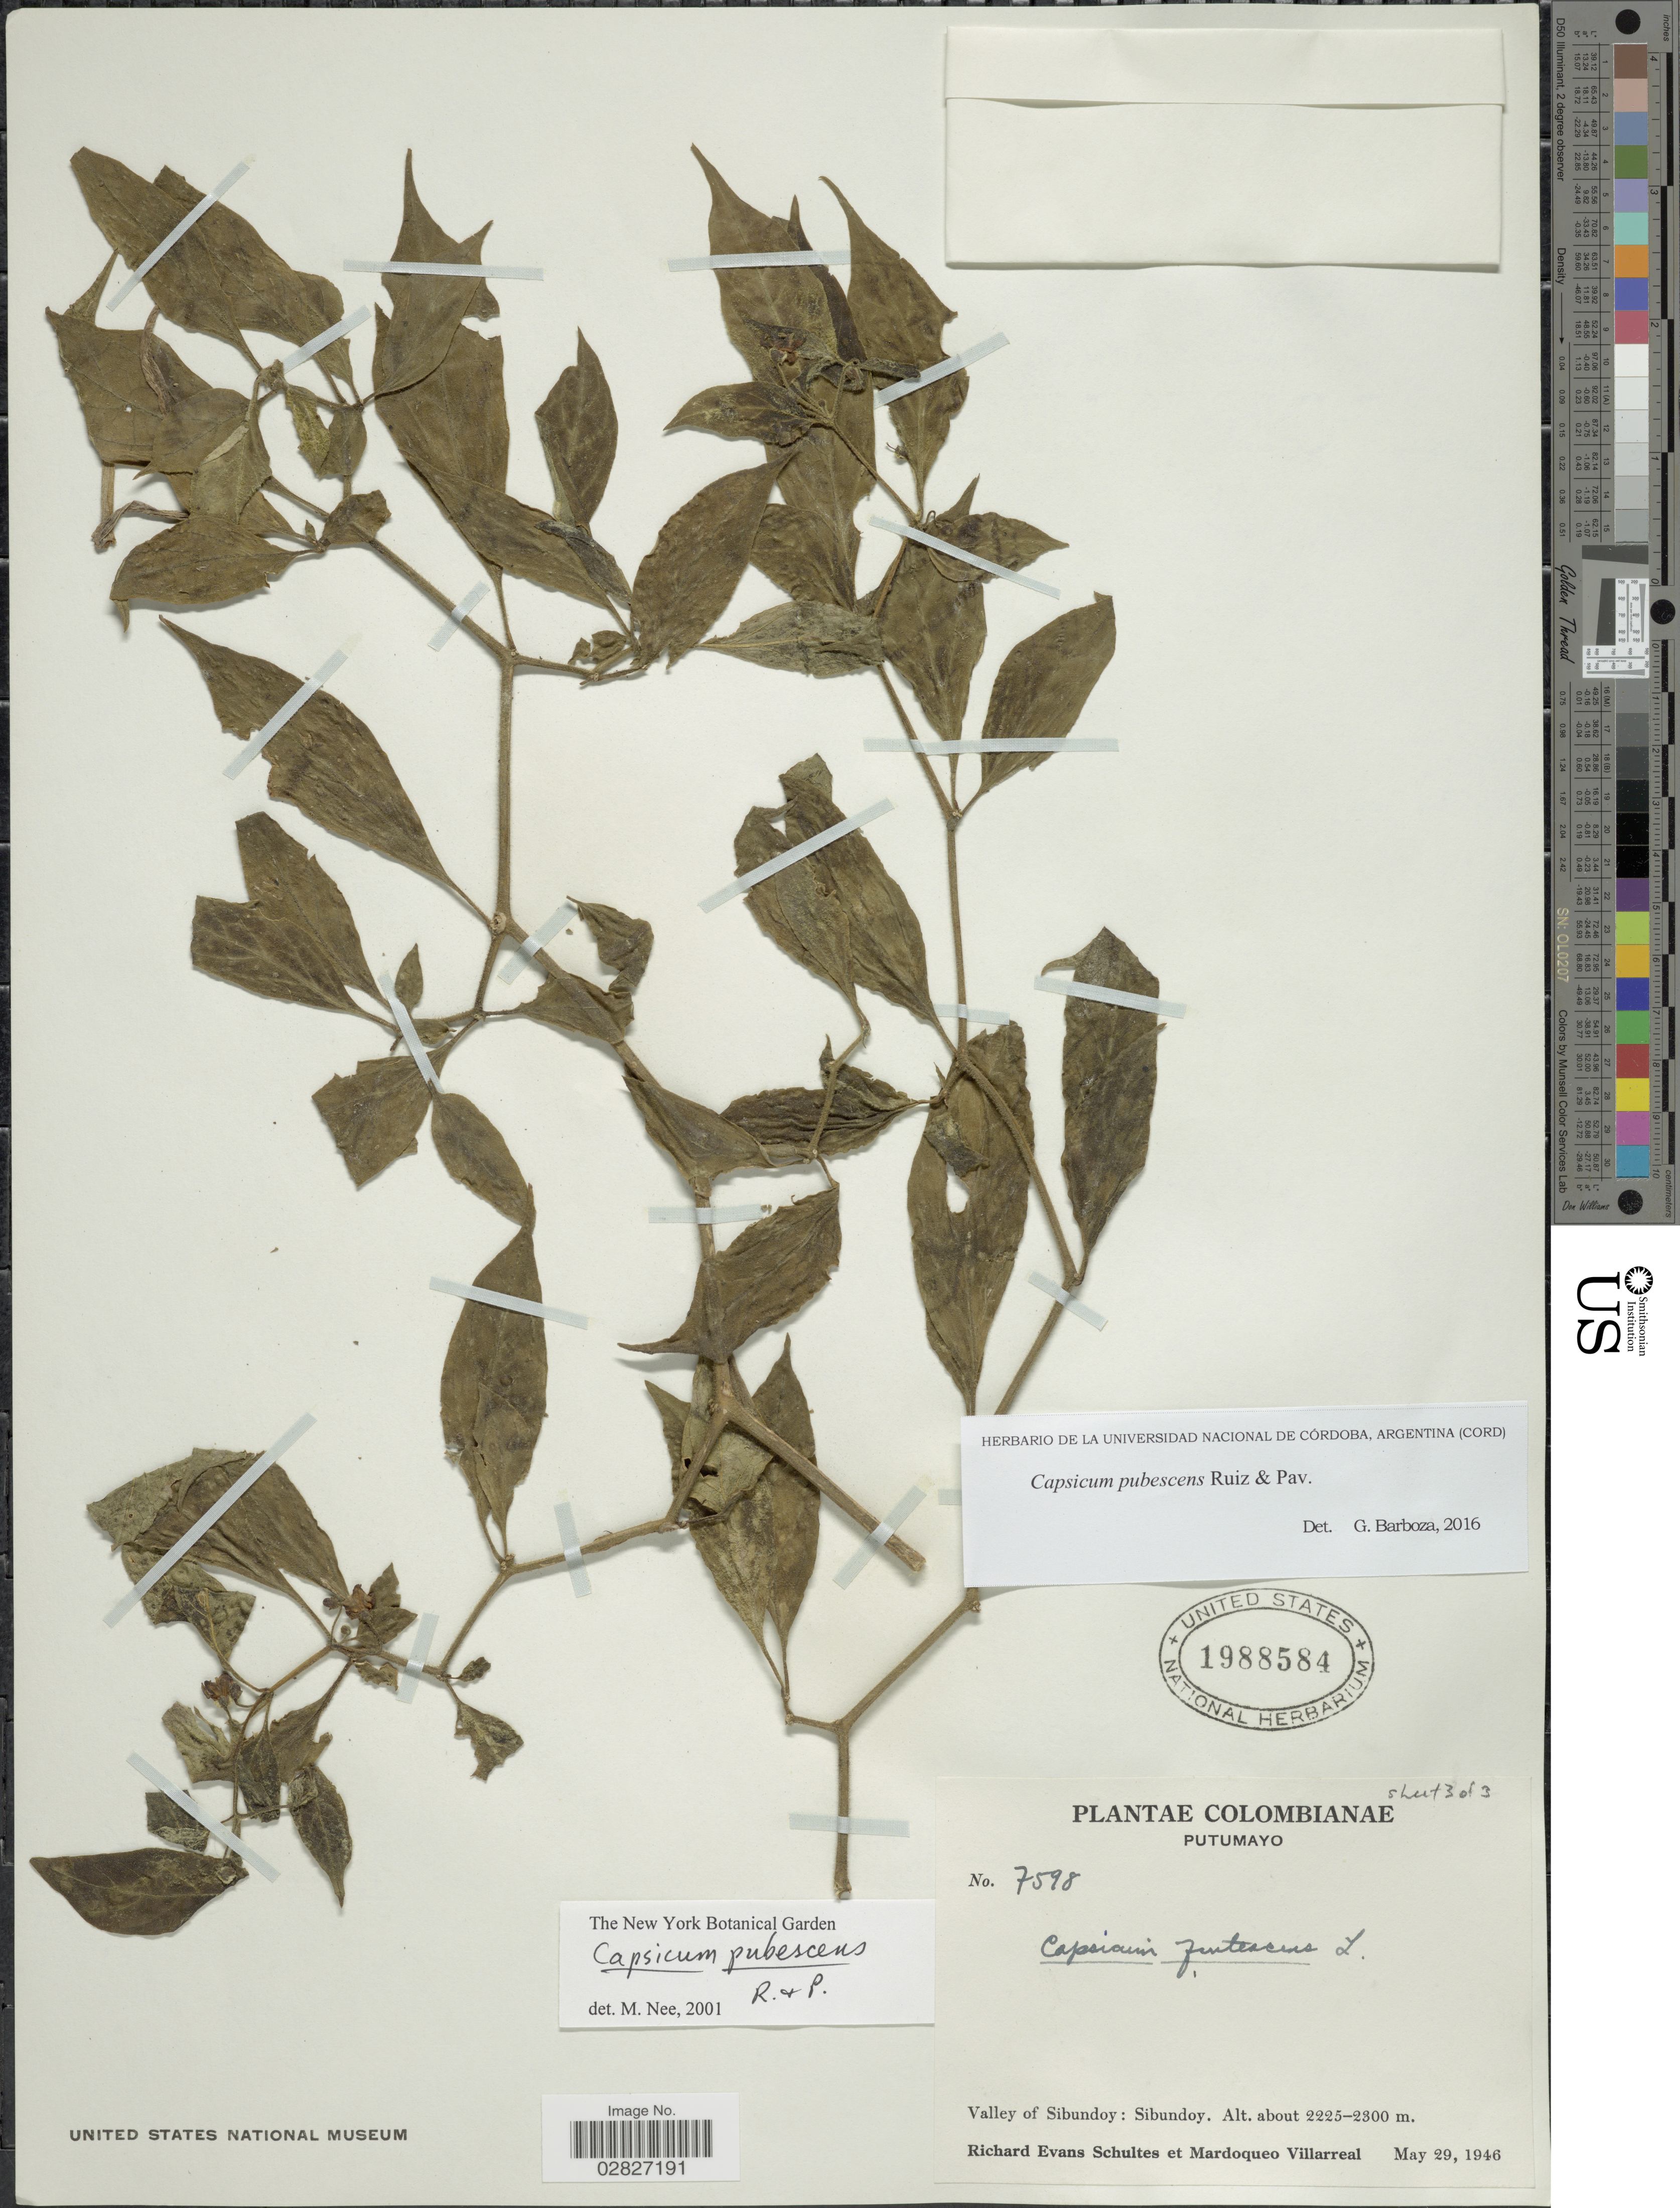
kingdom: Plantae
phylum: Tracheophyta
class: Magnoliopsida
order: Solanales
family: Solanaceae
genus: Capsicum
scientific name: Capsicum pubescens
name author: Ruiz & Pav.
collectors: R. E. Schultes & M. Villarreal V.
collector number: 7598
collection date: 1946-05-29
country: Colombia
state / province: Putumayo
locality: Valley of Sibundoy, Sibundoy.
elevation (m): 2225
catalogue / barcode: US 1988584